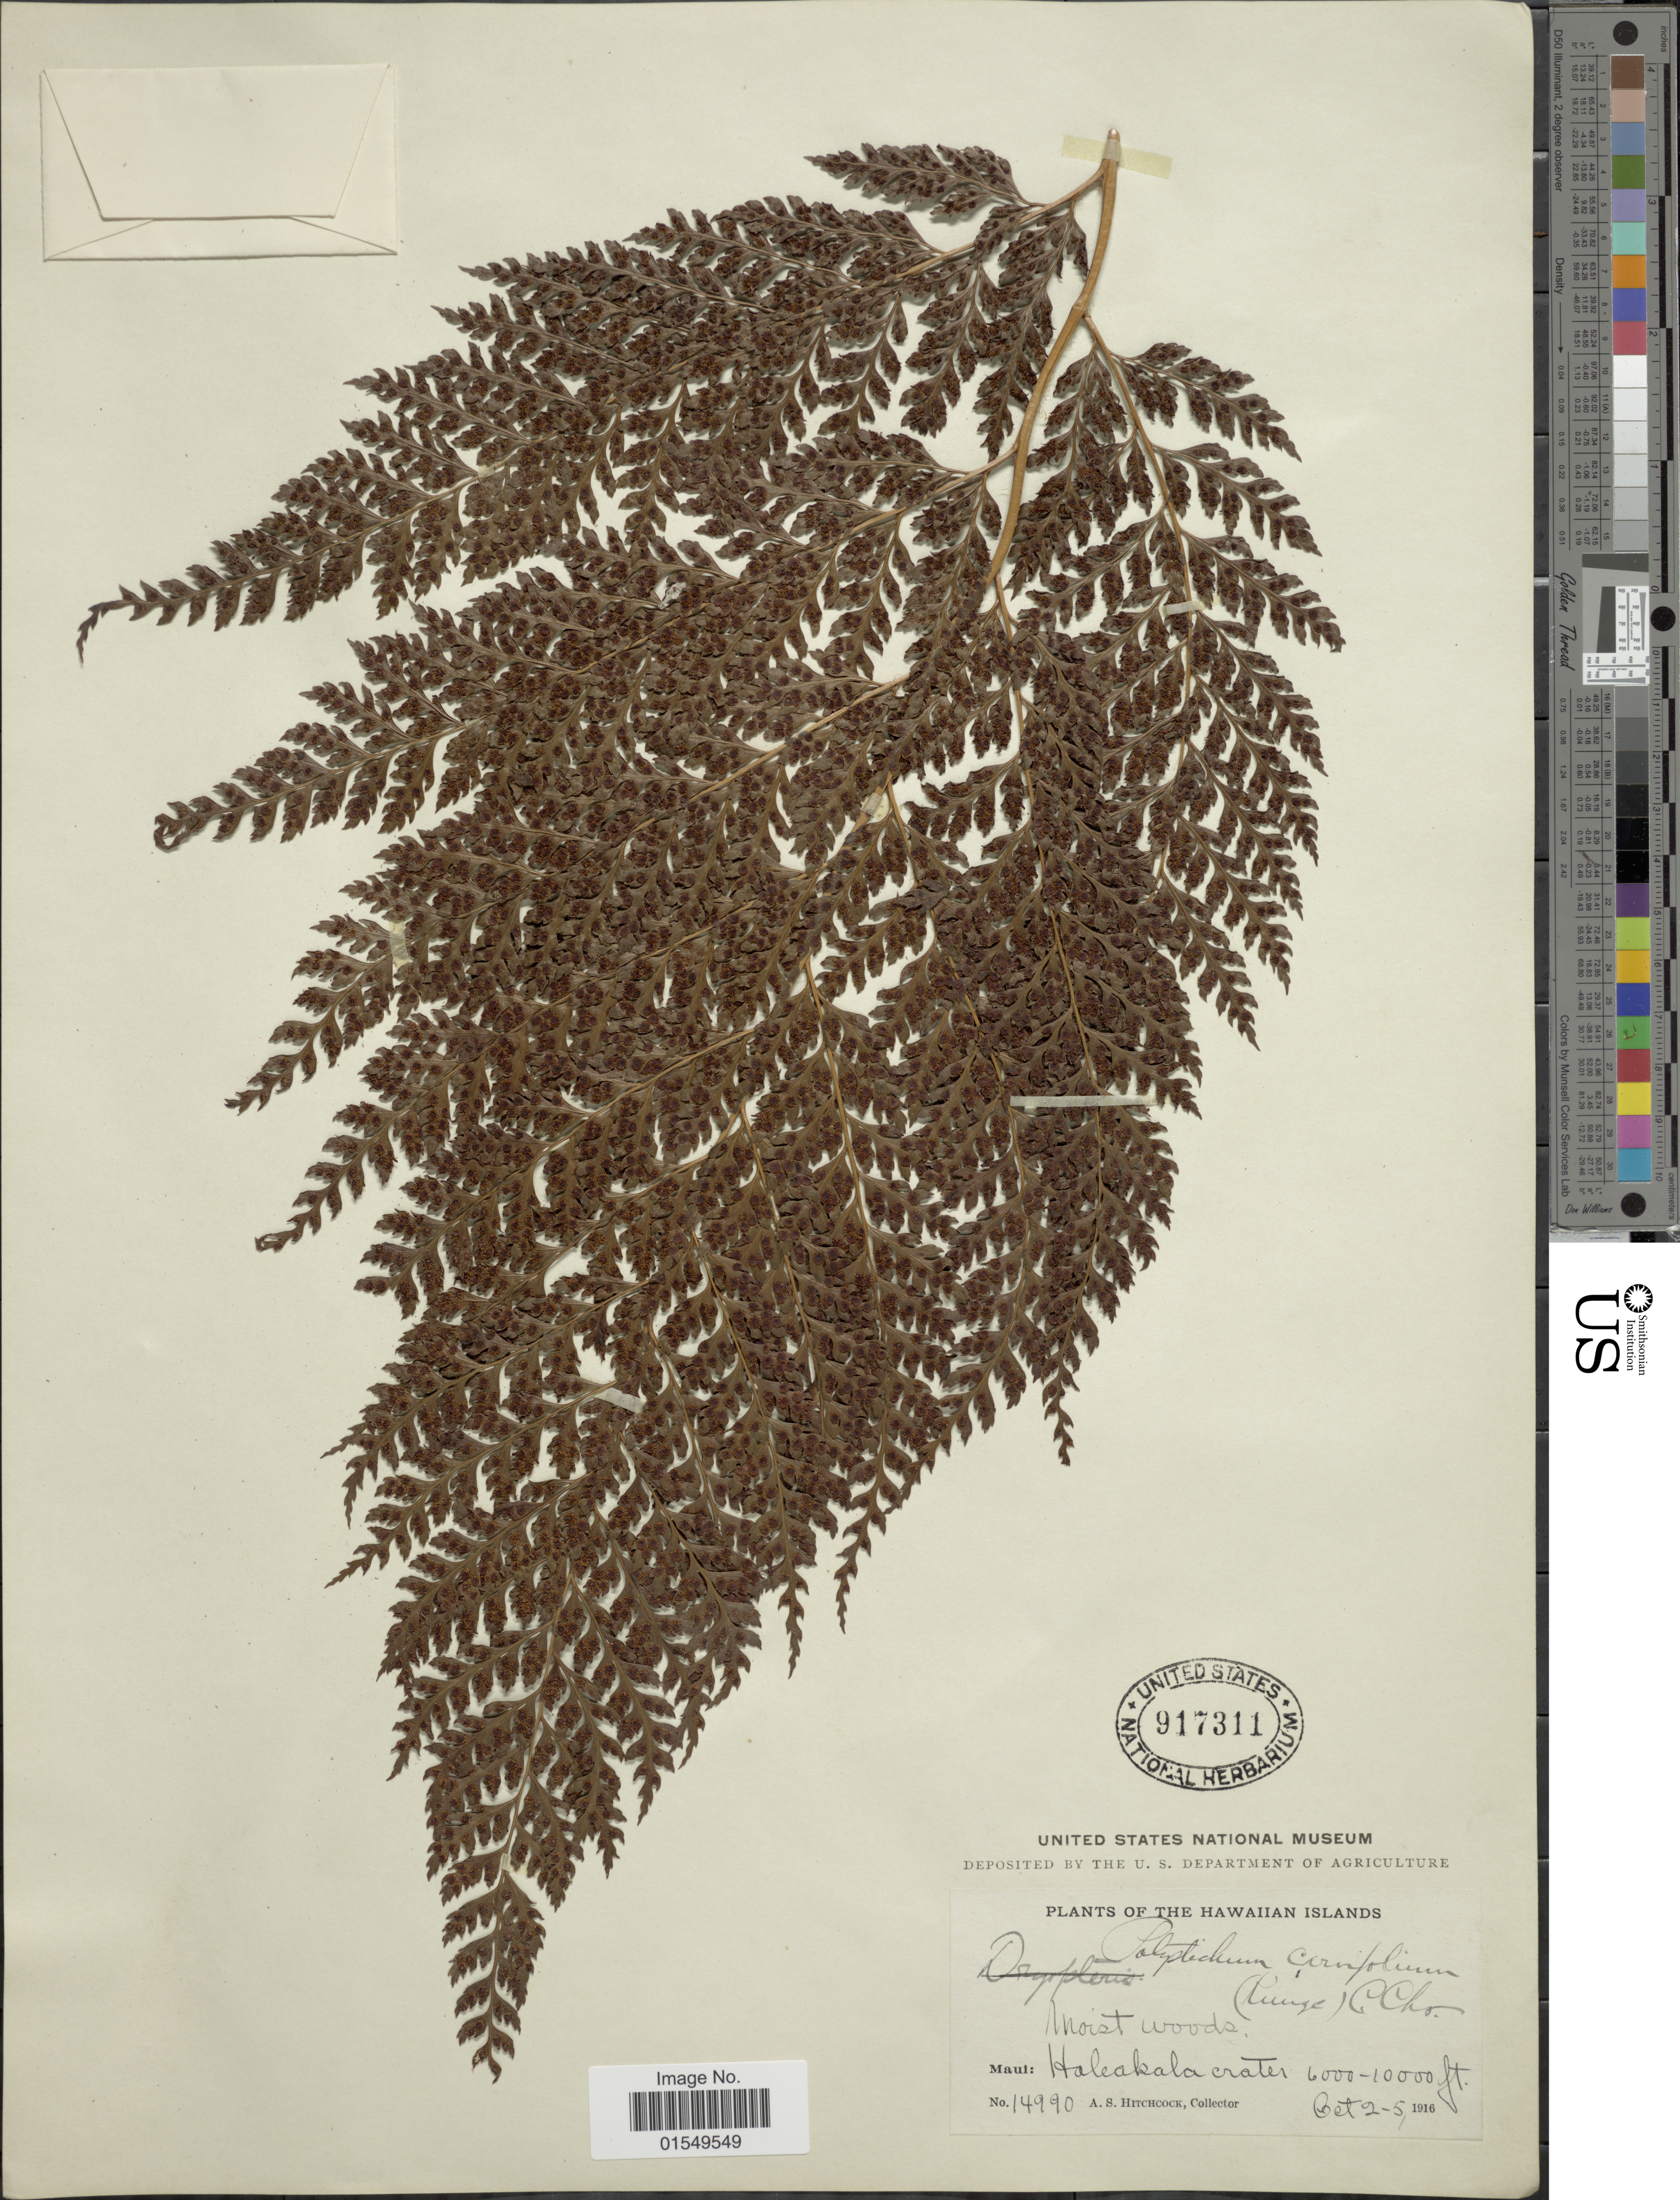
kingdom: Plantae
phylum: Tracheophyta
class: Polypodiopsida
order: Polypodiales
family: Dryopteridaceae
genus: Arachniodes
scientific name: Arachniodes sp.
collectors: A. S. Hitchcock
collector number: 14990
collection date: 1916-10-02/1916-10-05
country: United States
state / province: Hawaii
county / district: Maui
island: Maui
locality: Hawaiian Islands, Haleakala crater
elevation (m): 1829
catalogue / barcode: US 917311